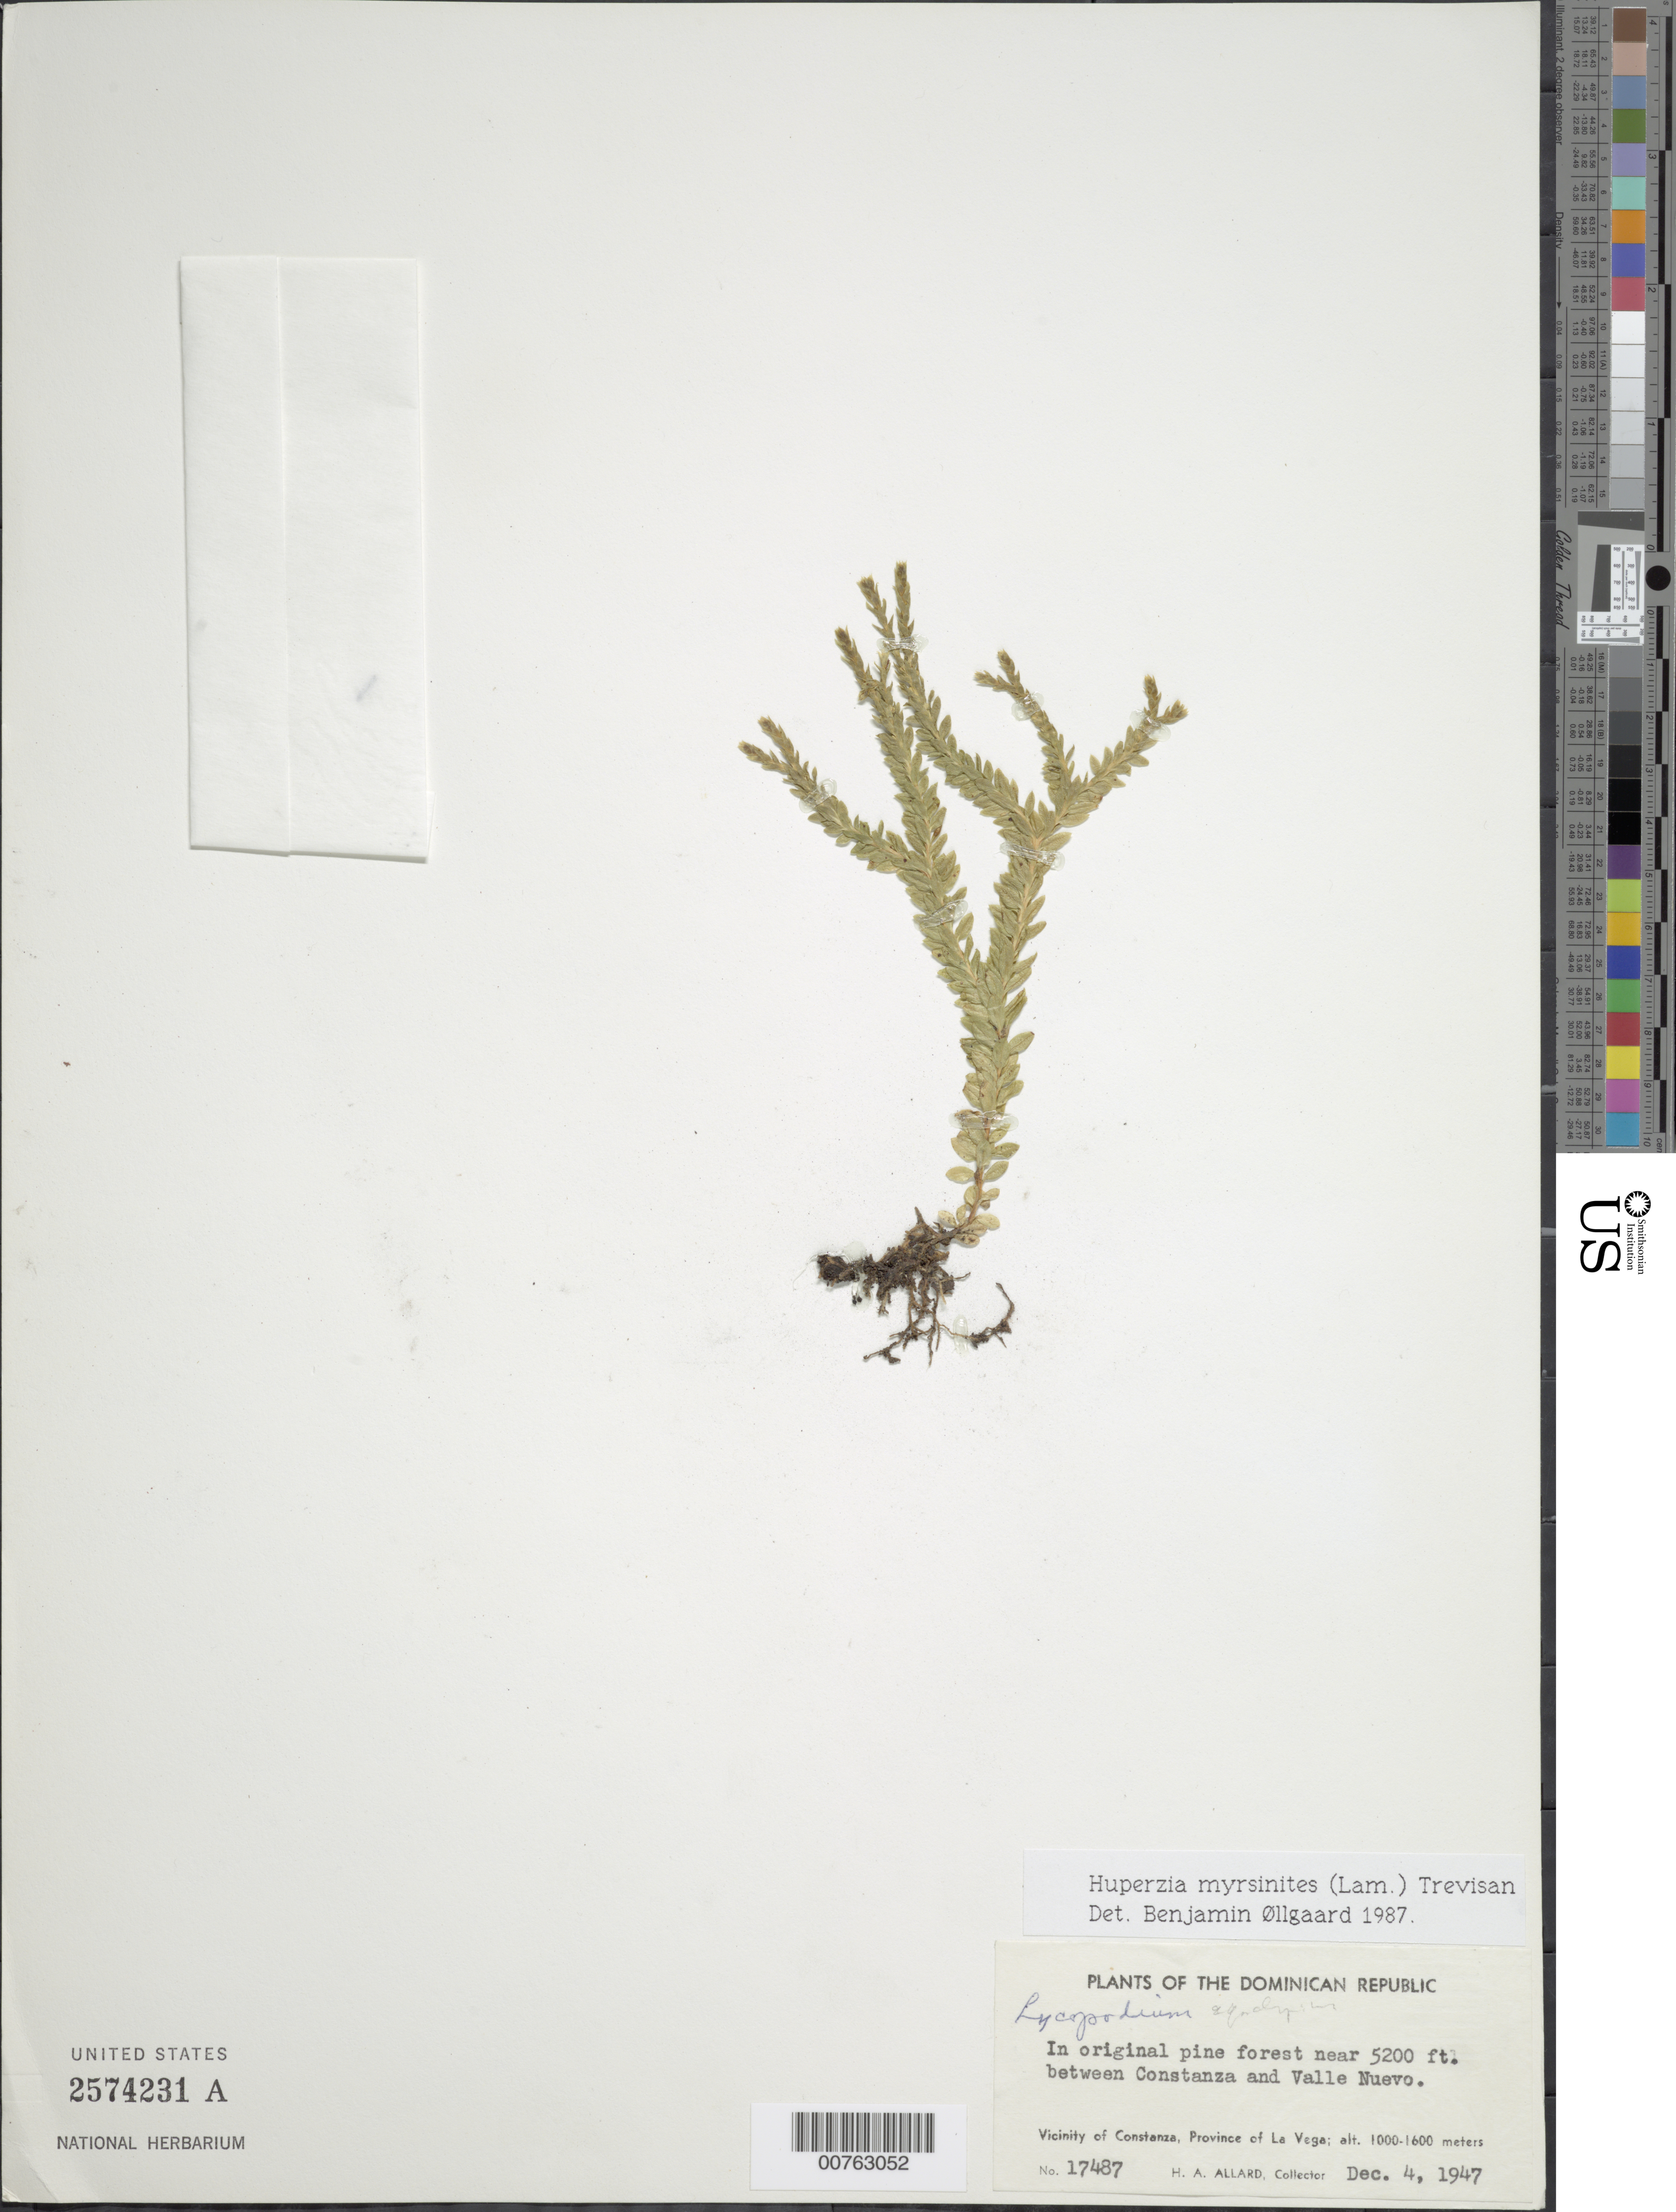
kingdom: Plantae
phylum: Tracheophyta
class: Lycopodiopsida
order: Lycopodiales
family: Lycopodiaceae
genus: Phlegmariurus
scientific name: Phlegmariurus myrsinites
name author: (Lam.) B. Øllg.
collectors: H. A. Allard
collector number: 17487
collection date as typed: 04 Dec 1947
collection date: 1947-12-04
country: Dominican Republic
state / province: La Vega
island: Hispaniola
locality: Between Constanza and Valle Nuevo. Vicinity of Constanza, Province of La Vega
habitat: In original pine forest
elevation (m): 1585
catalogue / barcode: US 2574231A